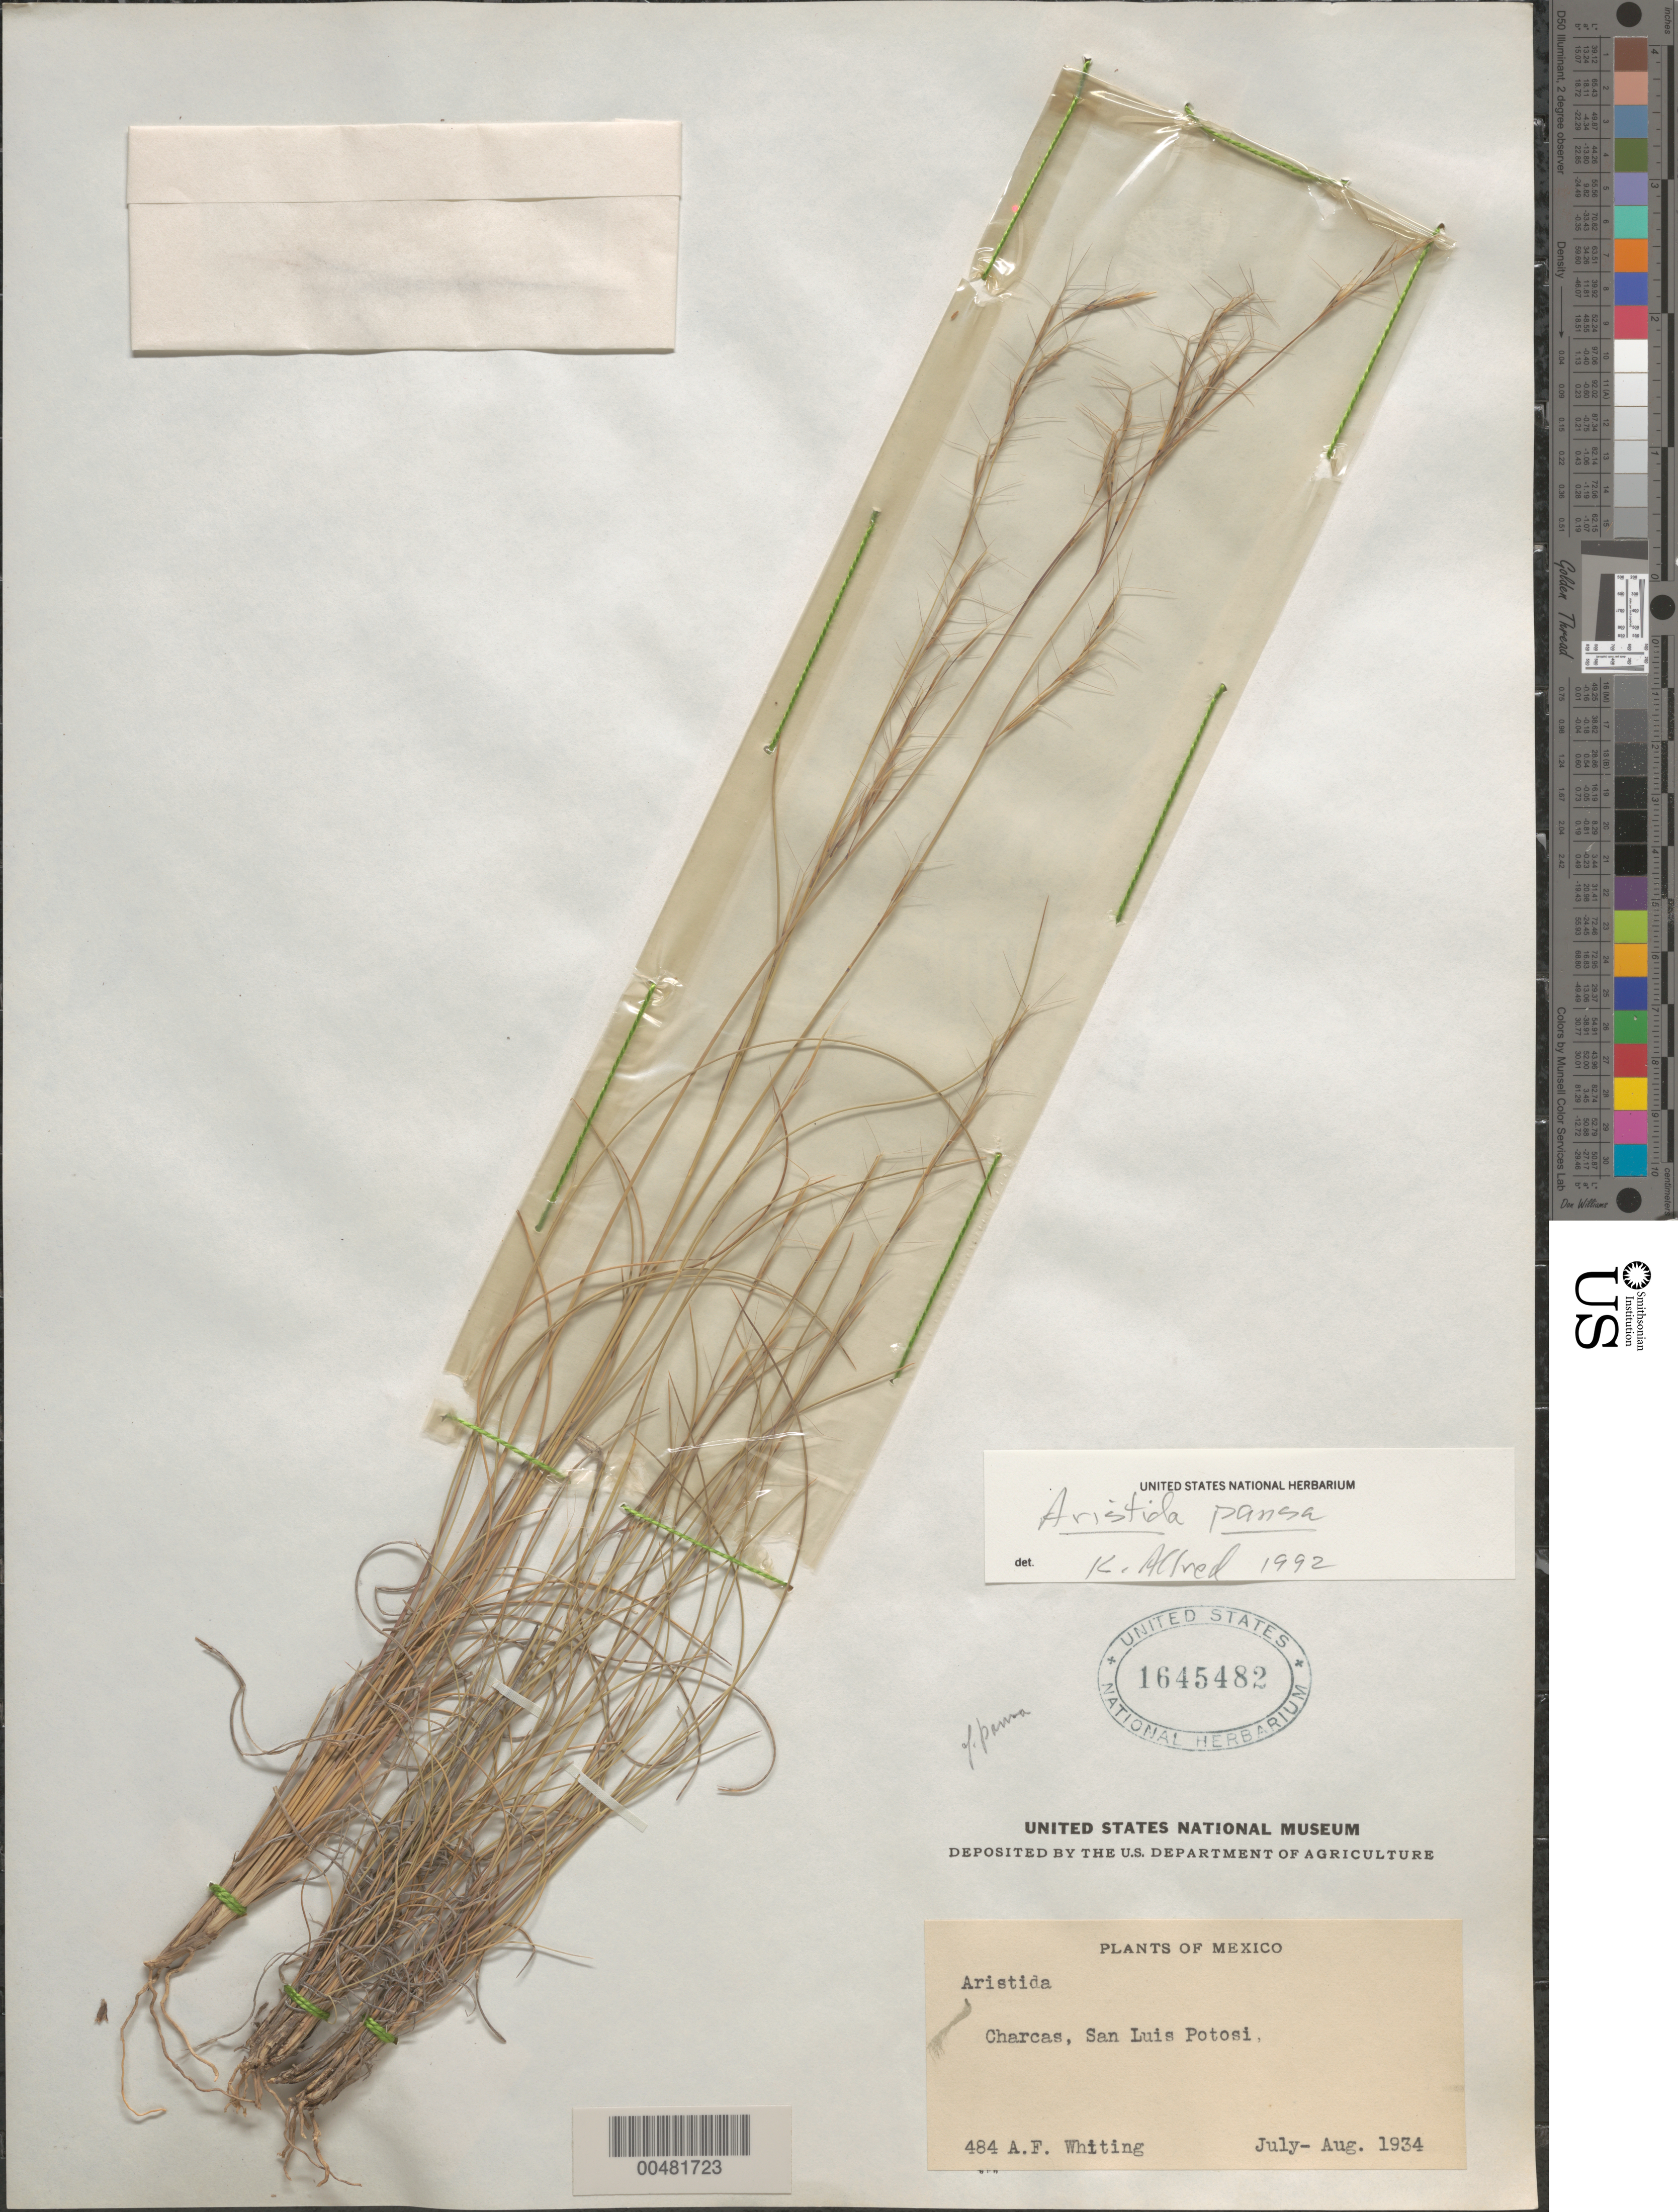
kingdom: Plantae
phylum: Tracheophyta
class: Liliopsida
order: Poales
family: Poaceae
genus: Aristida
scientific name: Aristida pansa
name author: Wooton & Standl.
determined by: Allred, K.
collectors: A. F. Whiting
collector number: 484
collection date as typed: Jul 1934 to Aug 1934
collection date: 1934-07/1934-08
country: Mexico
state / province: San Luis Potosi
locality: Charcas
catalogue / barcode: US 1645482